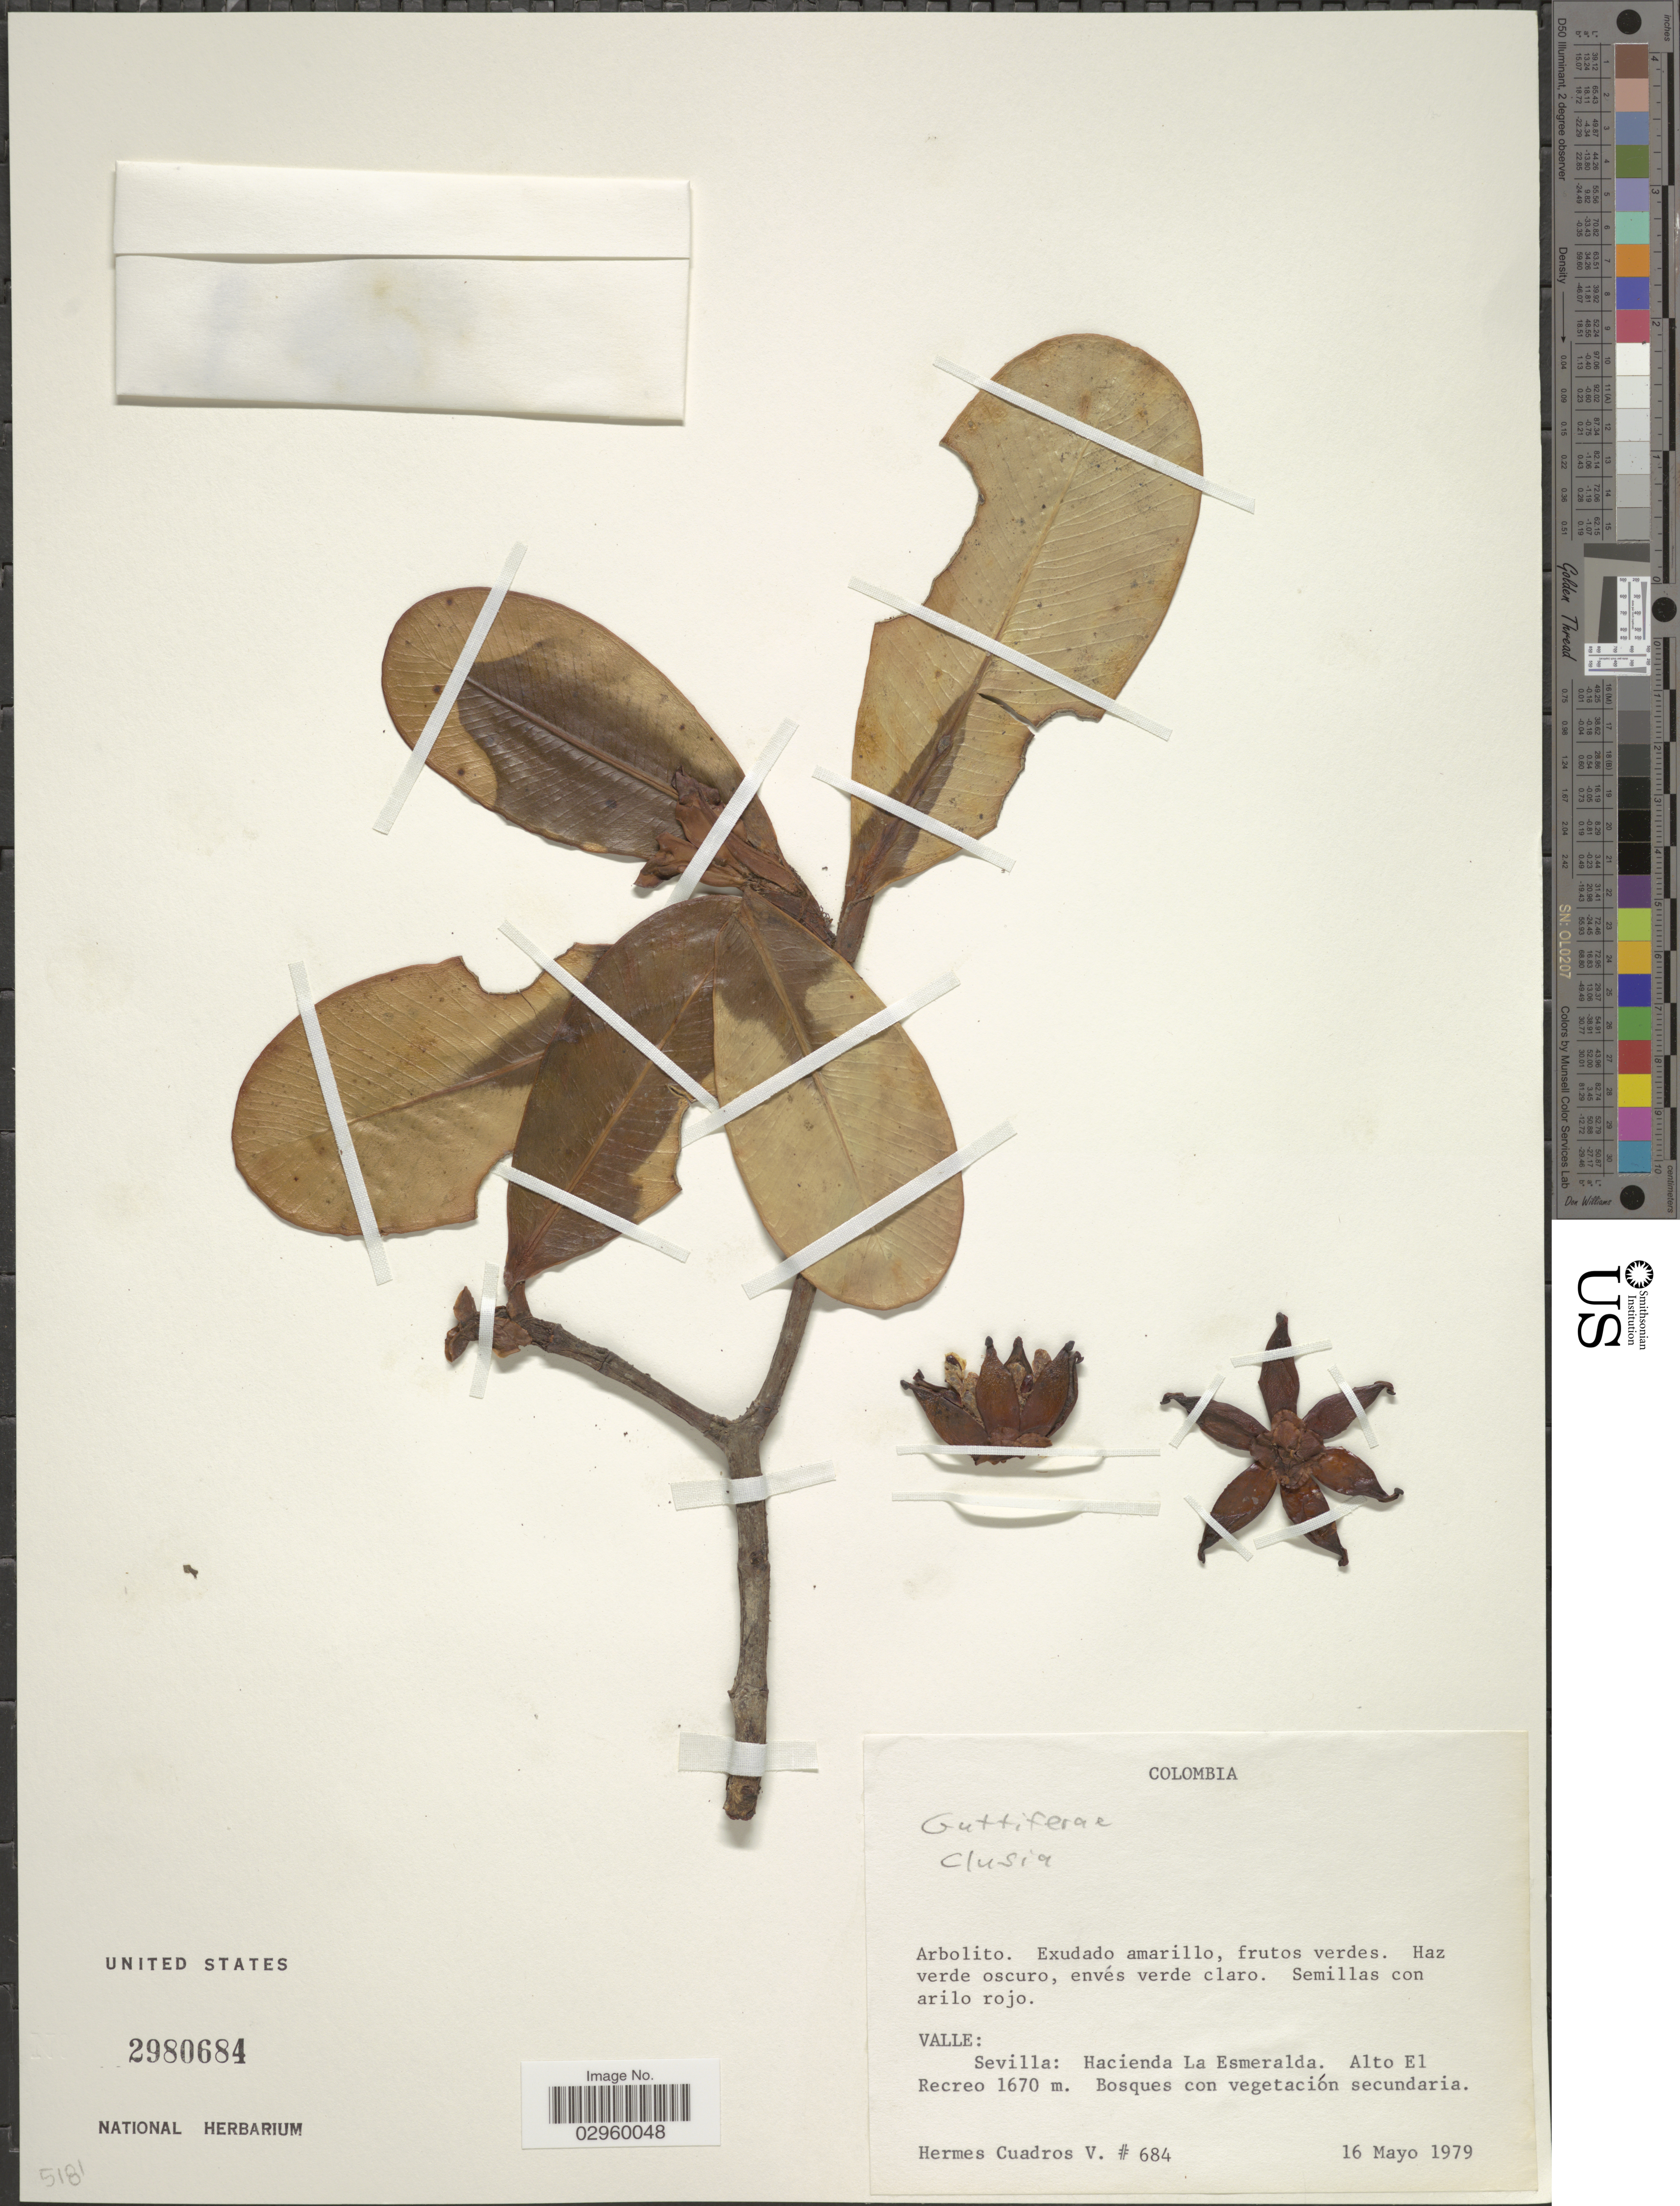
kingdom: Plantae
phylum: Tracheophyta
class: Magnoliopsida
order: Malpighiales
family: Clusiaceae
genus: Clusia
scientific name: Clusia sp.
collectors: H. Cuadros V.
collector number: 684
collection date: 1979-05-16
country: Colombia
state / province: Valle del Cauca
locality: Valle: Sevilla: Hacienda La Esmeralda, Alto El Recreo.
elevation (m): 1670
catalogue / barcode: US 2980684